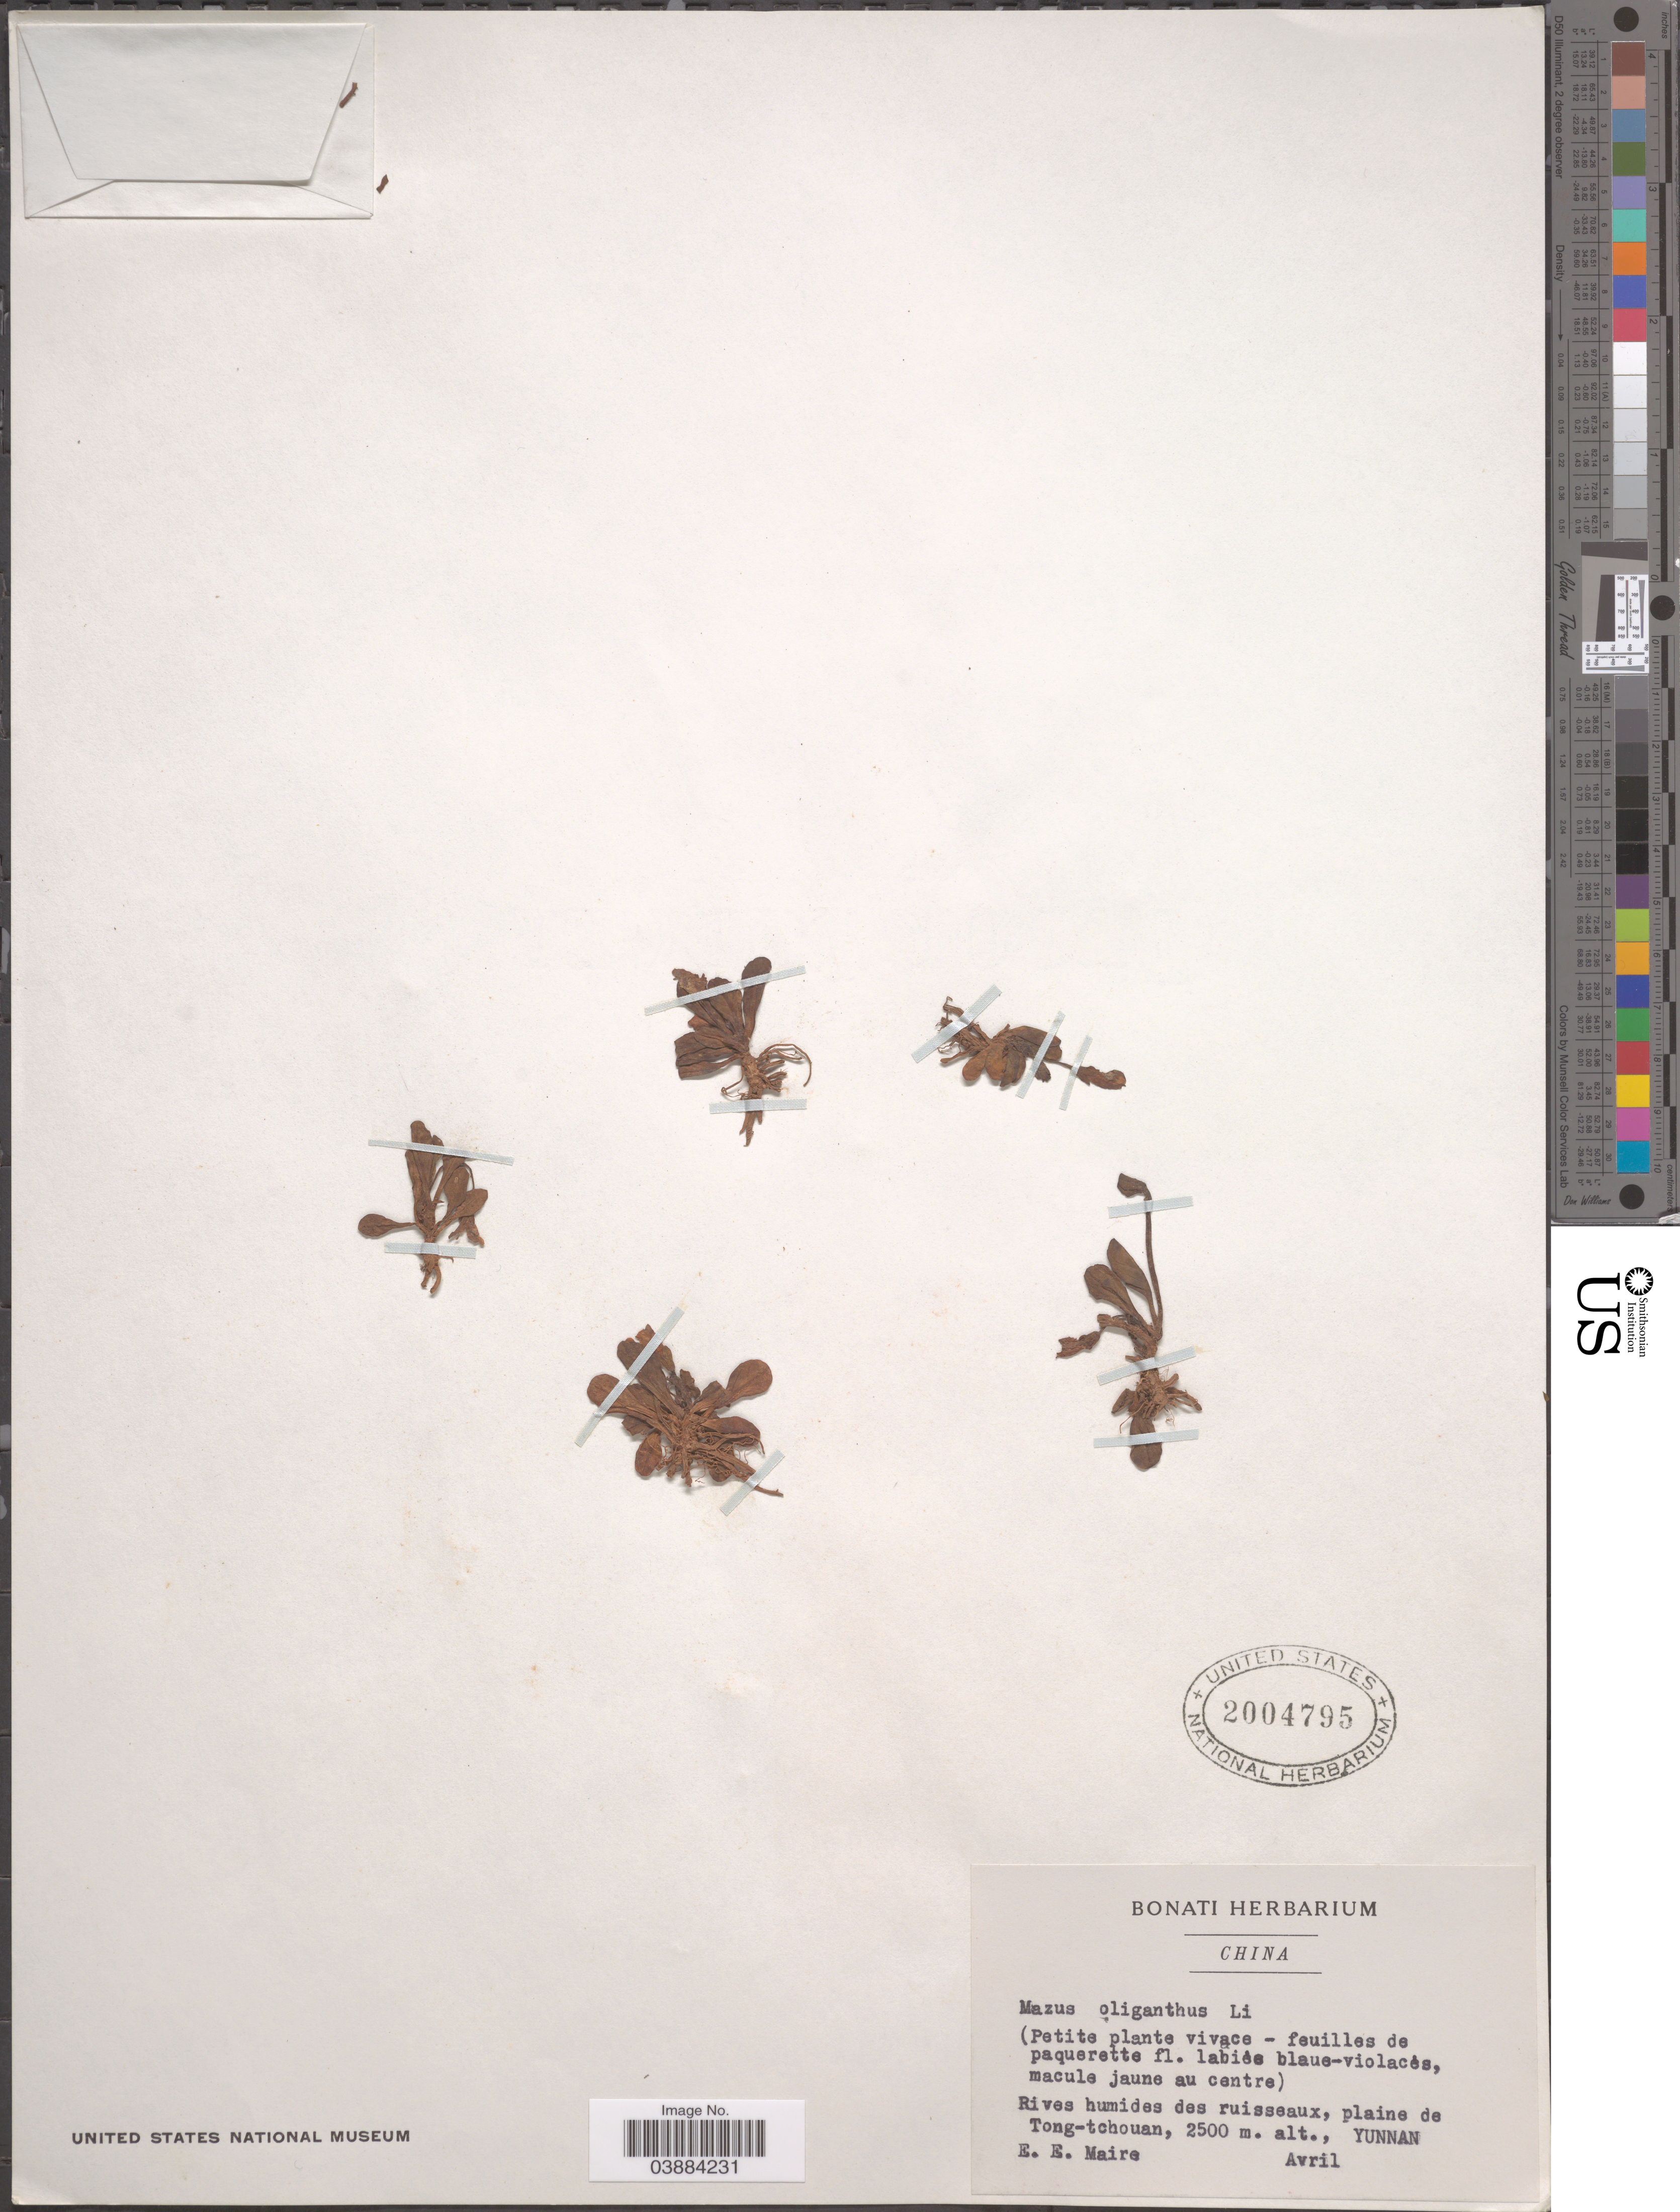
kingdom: Plantae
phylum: Tracheophyta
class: Magnoliopsida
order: Lamiales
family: Mazaceae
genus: Mazus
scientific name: Mazus oliganthus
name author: H.L. Li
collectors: E. E. Maire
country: China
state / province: Yunnan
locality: Plaine de Tong-tchouan.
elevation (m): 2500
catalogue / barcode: US 2004795